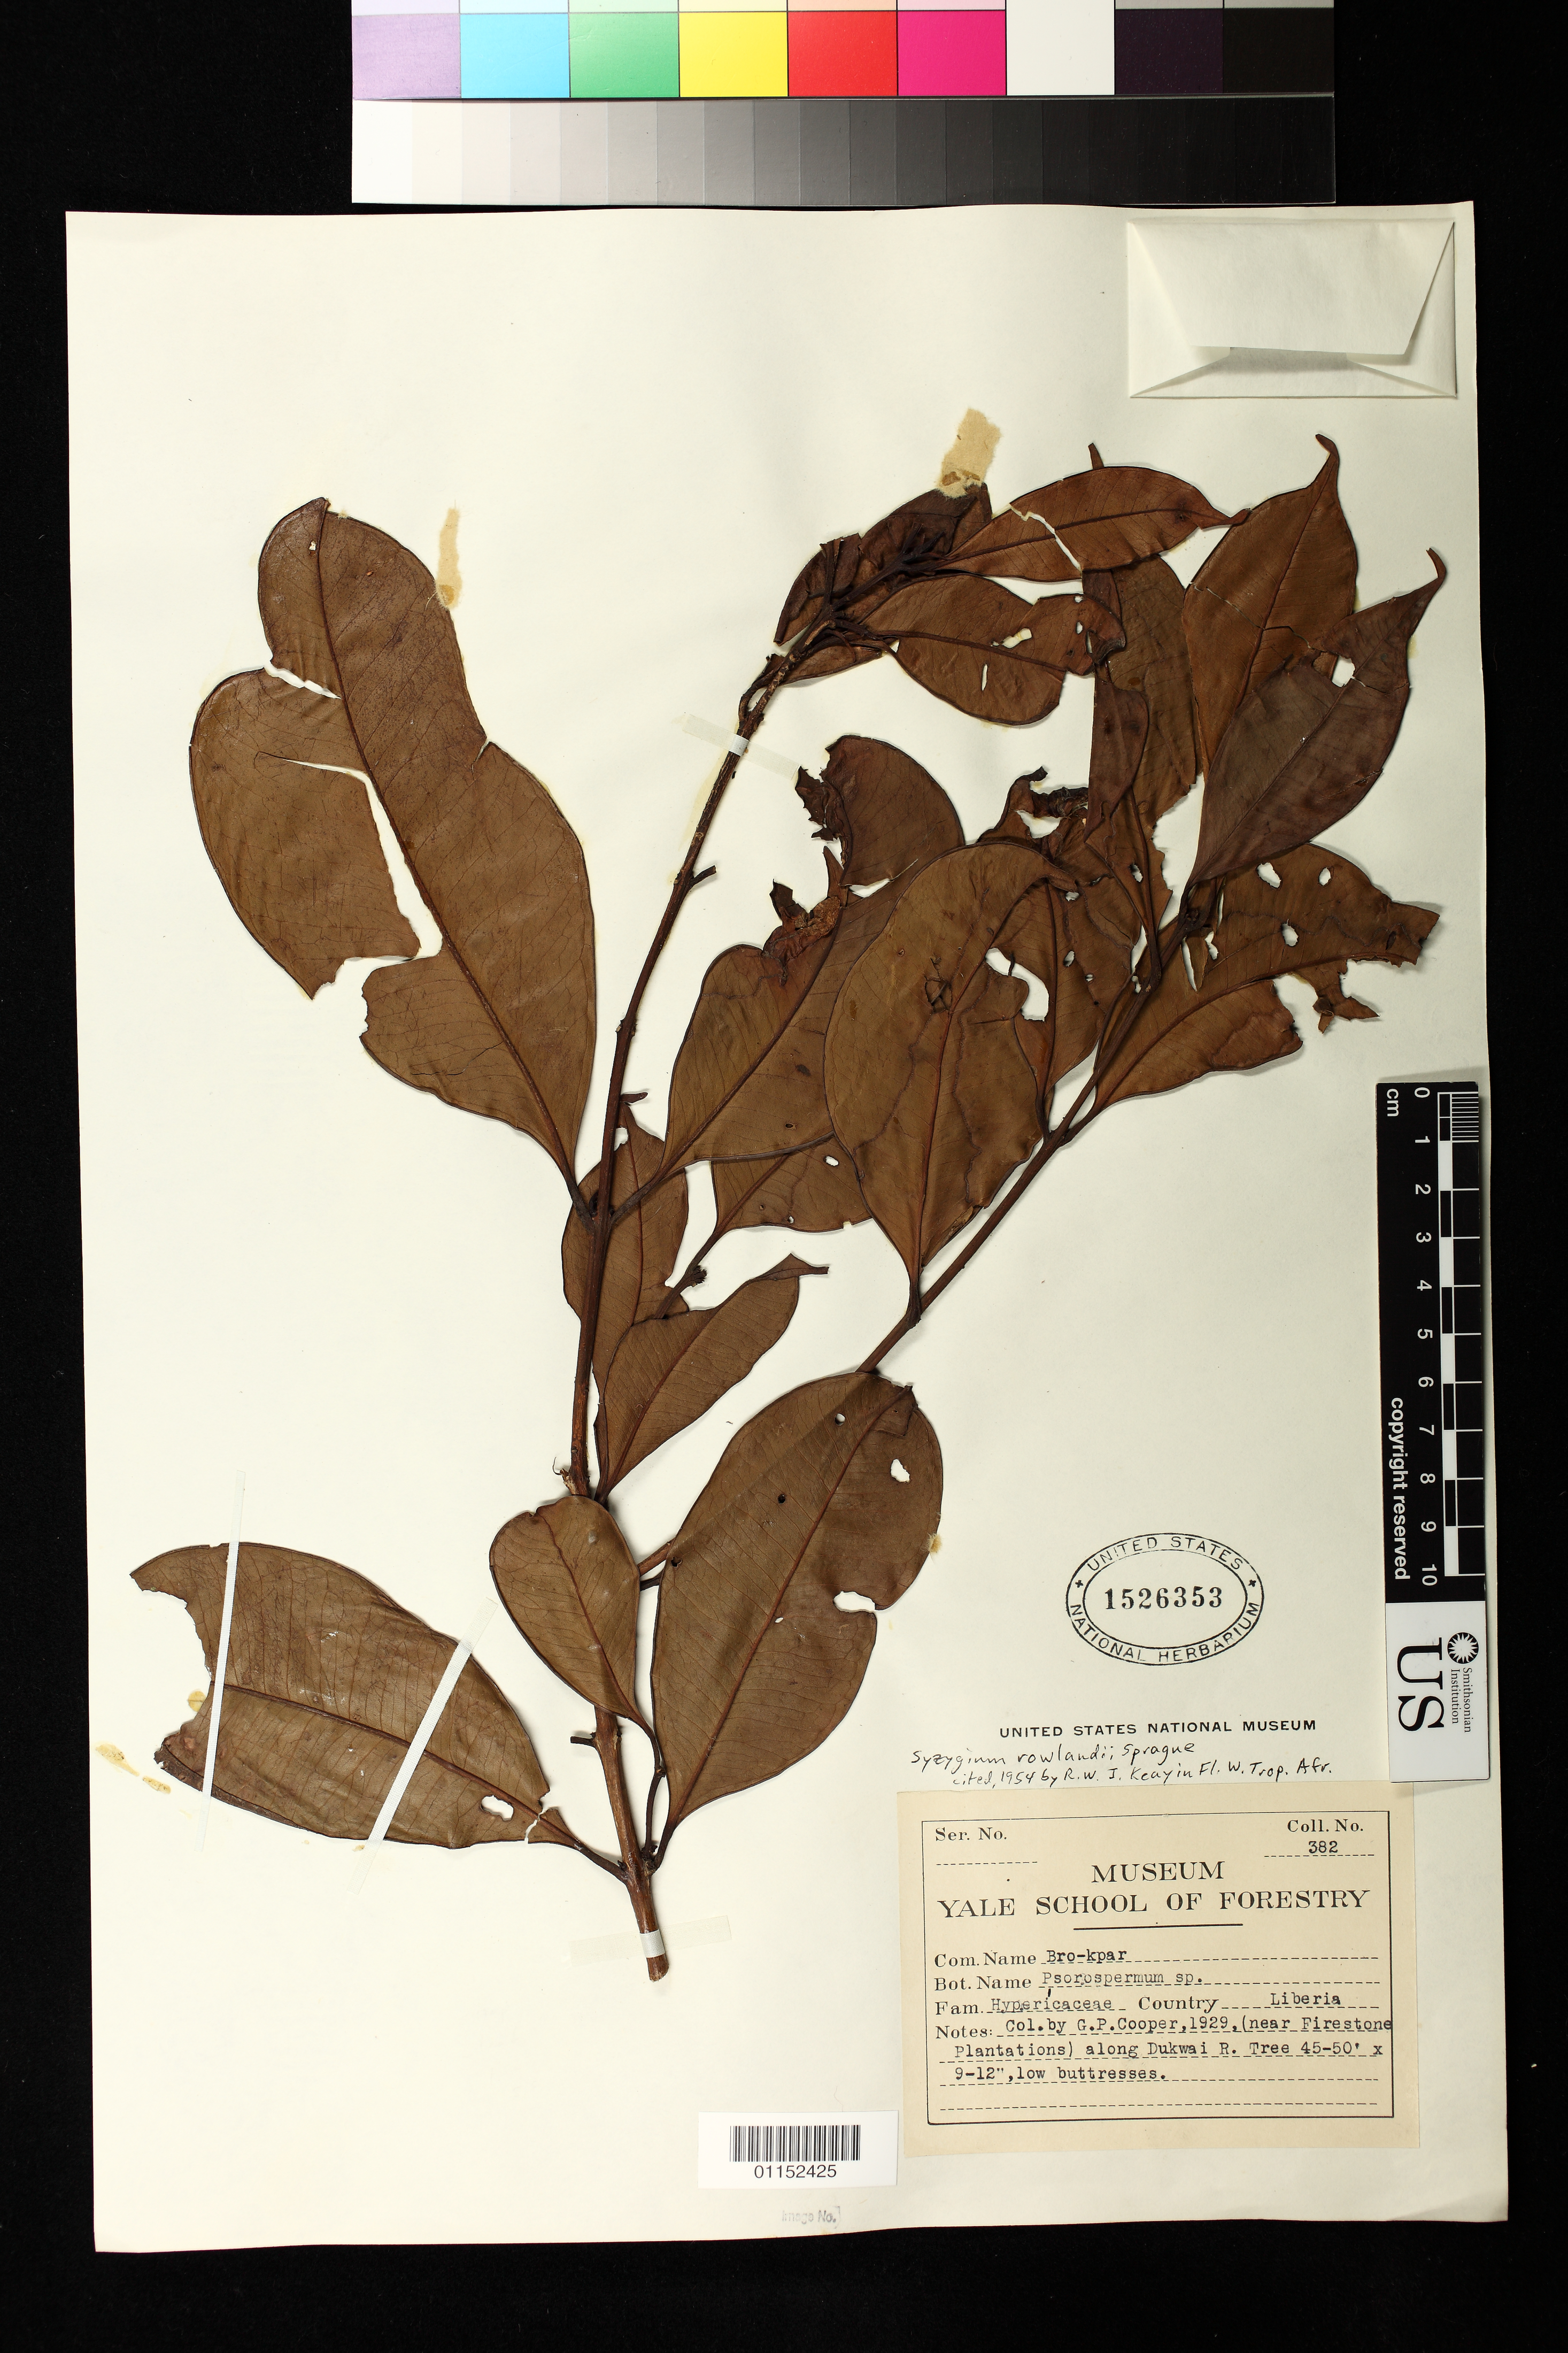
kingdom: Plantae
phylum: Tracheophyta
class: Magnoliopsida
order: Myrtales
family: Myrtaceae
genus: Syzygium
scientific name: Syzygium rowlandii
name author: Sprague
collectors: G. Cooper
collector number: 382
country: Liberia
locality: Near Firestone Plantations, along Dukwai River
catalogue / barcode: US 1526353